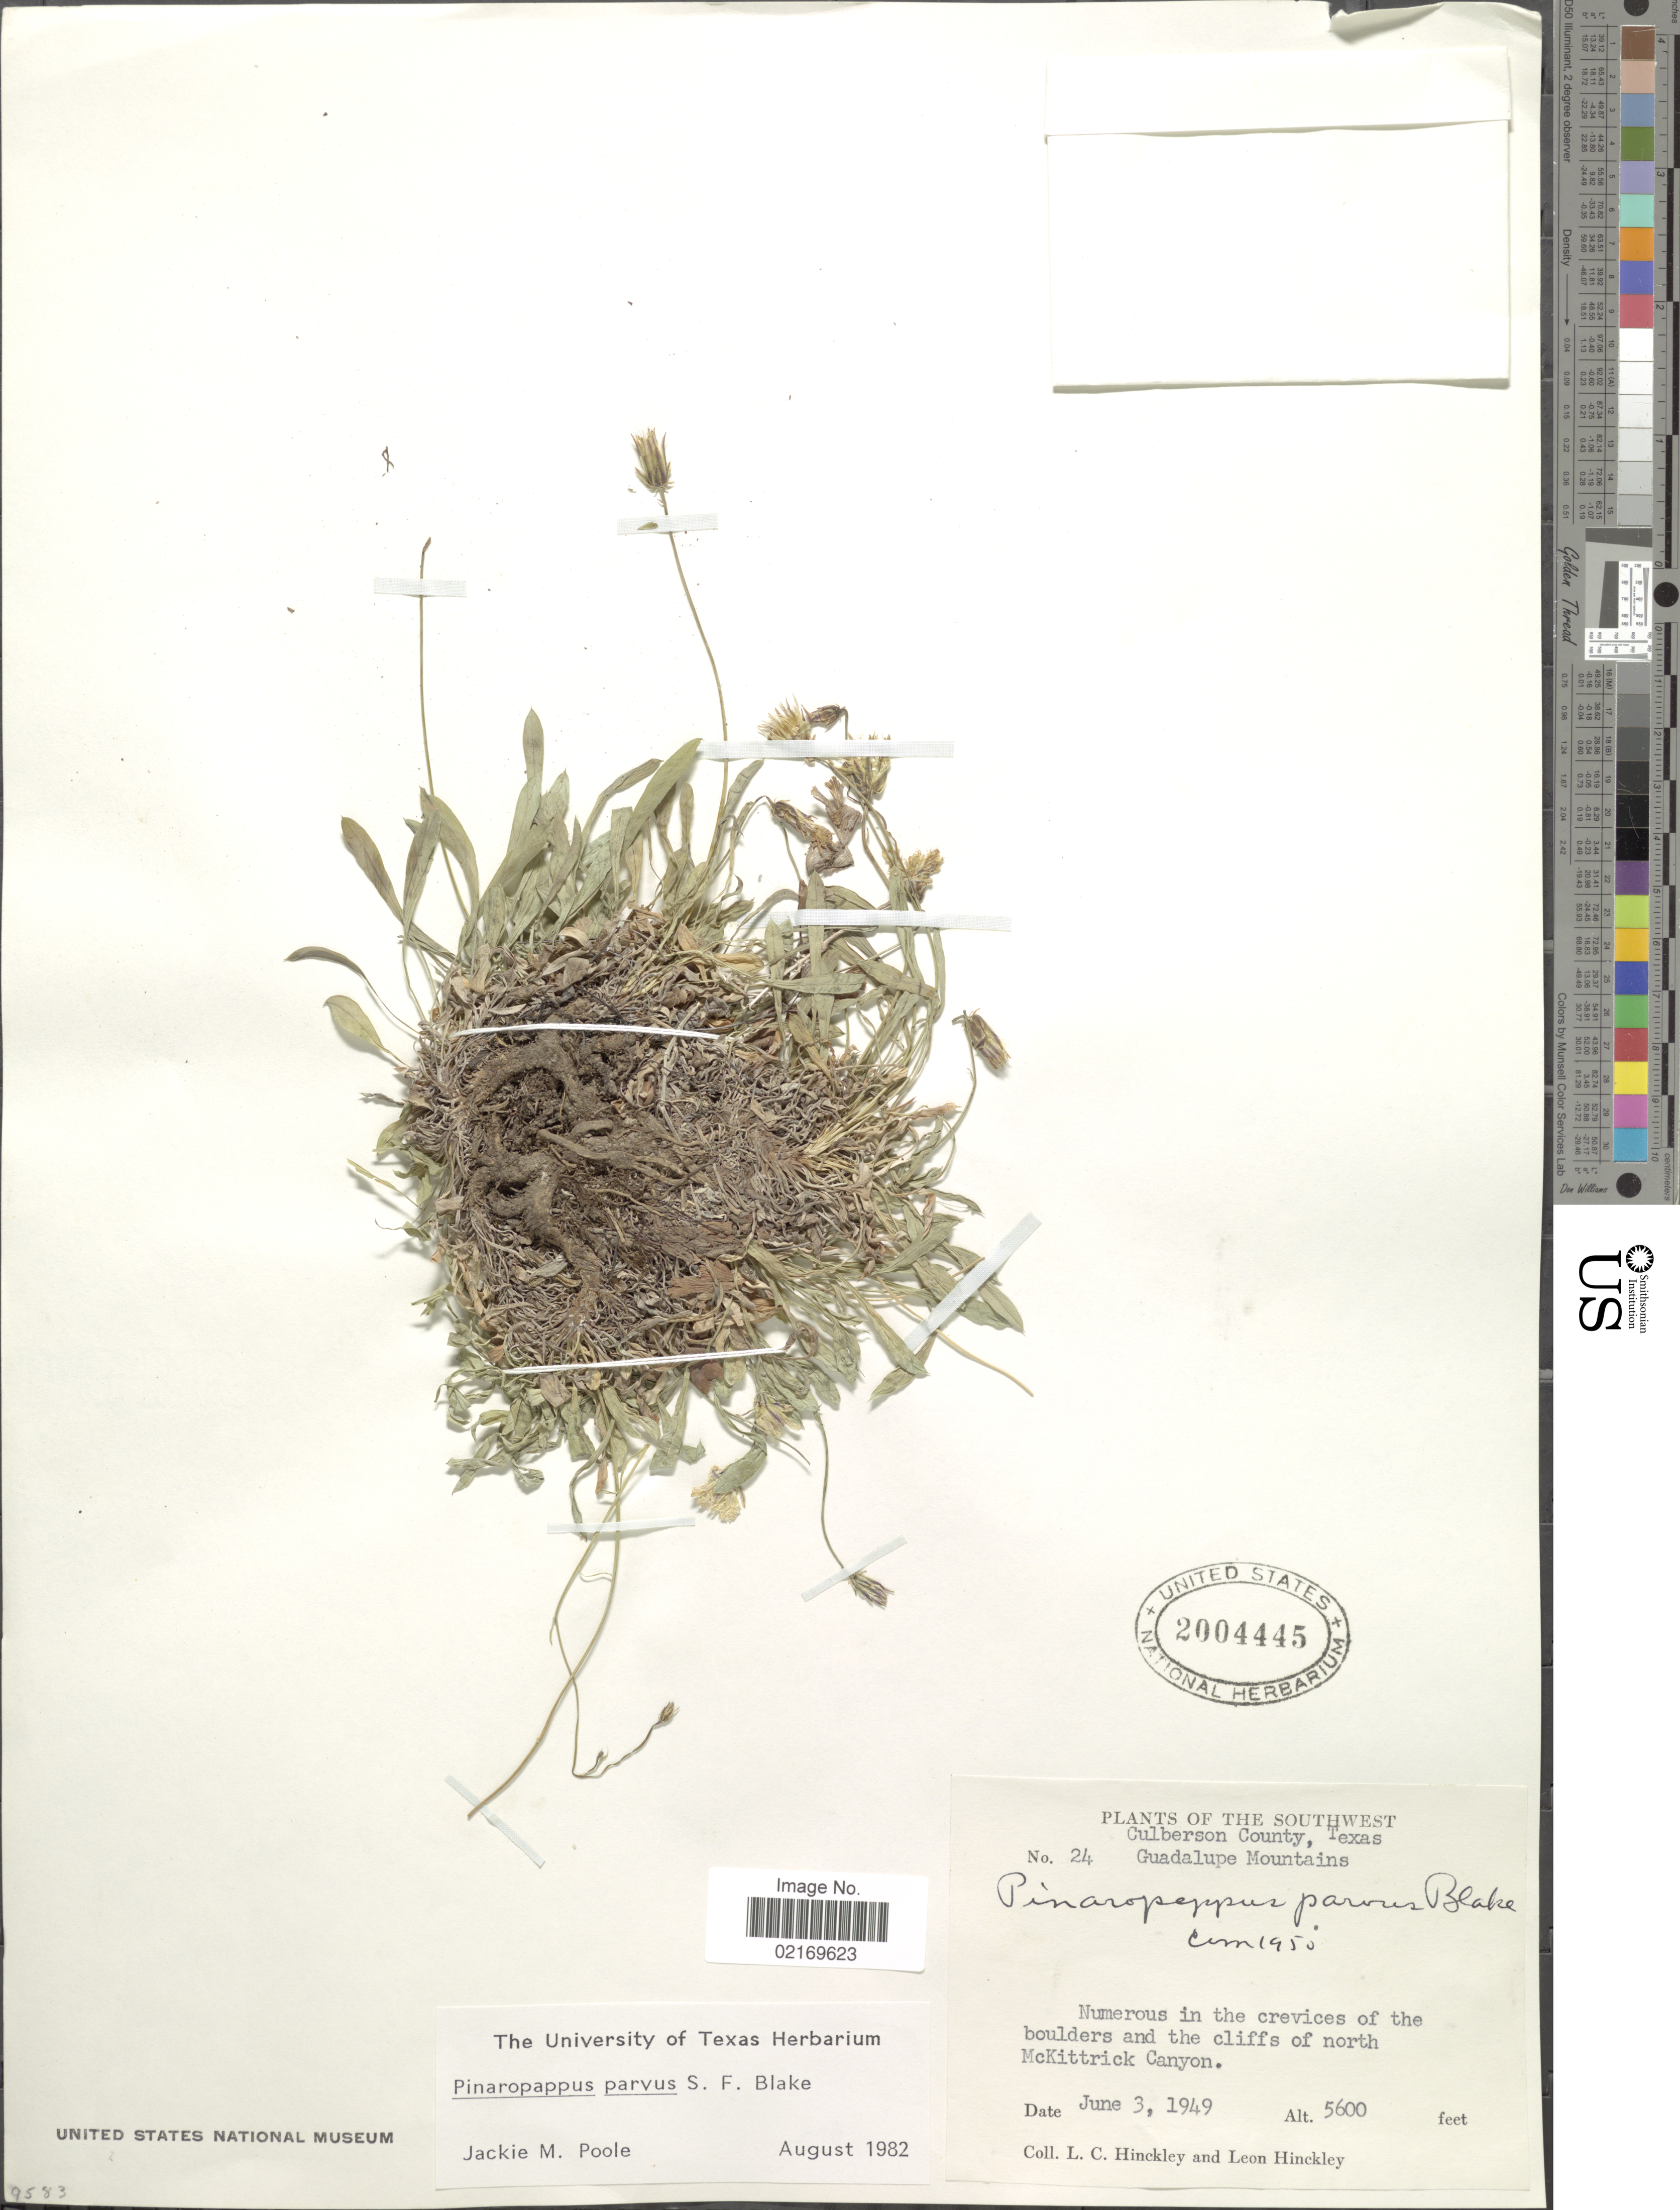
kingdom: Plantae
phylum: Tracheophyta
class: Magnoliopsida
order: Asterales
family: Asteraceae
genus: Pinaropappus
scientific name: Pinaropappus parvus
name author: S.F. Blake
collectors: L. Hinckley & L. Hinckley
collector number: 24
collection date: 1949-06-03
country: United States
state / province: Texas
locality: The Southwest, Gulberson County, Guadalupe Mountains, north of McKittrick Canyon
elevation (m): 17069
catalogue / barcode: US 2004445